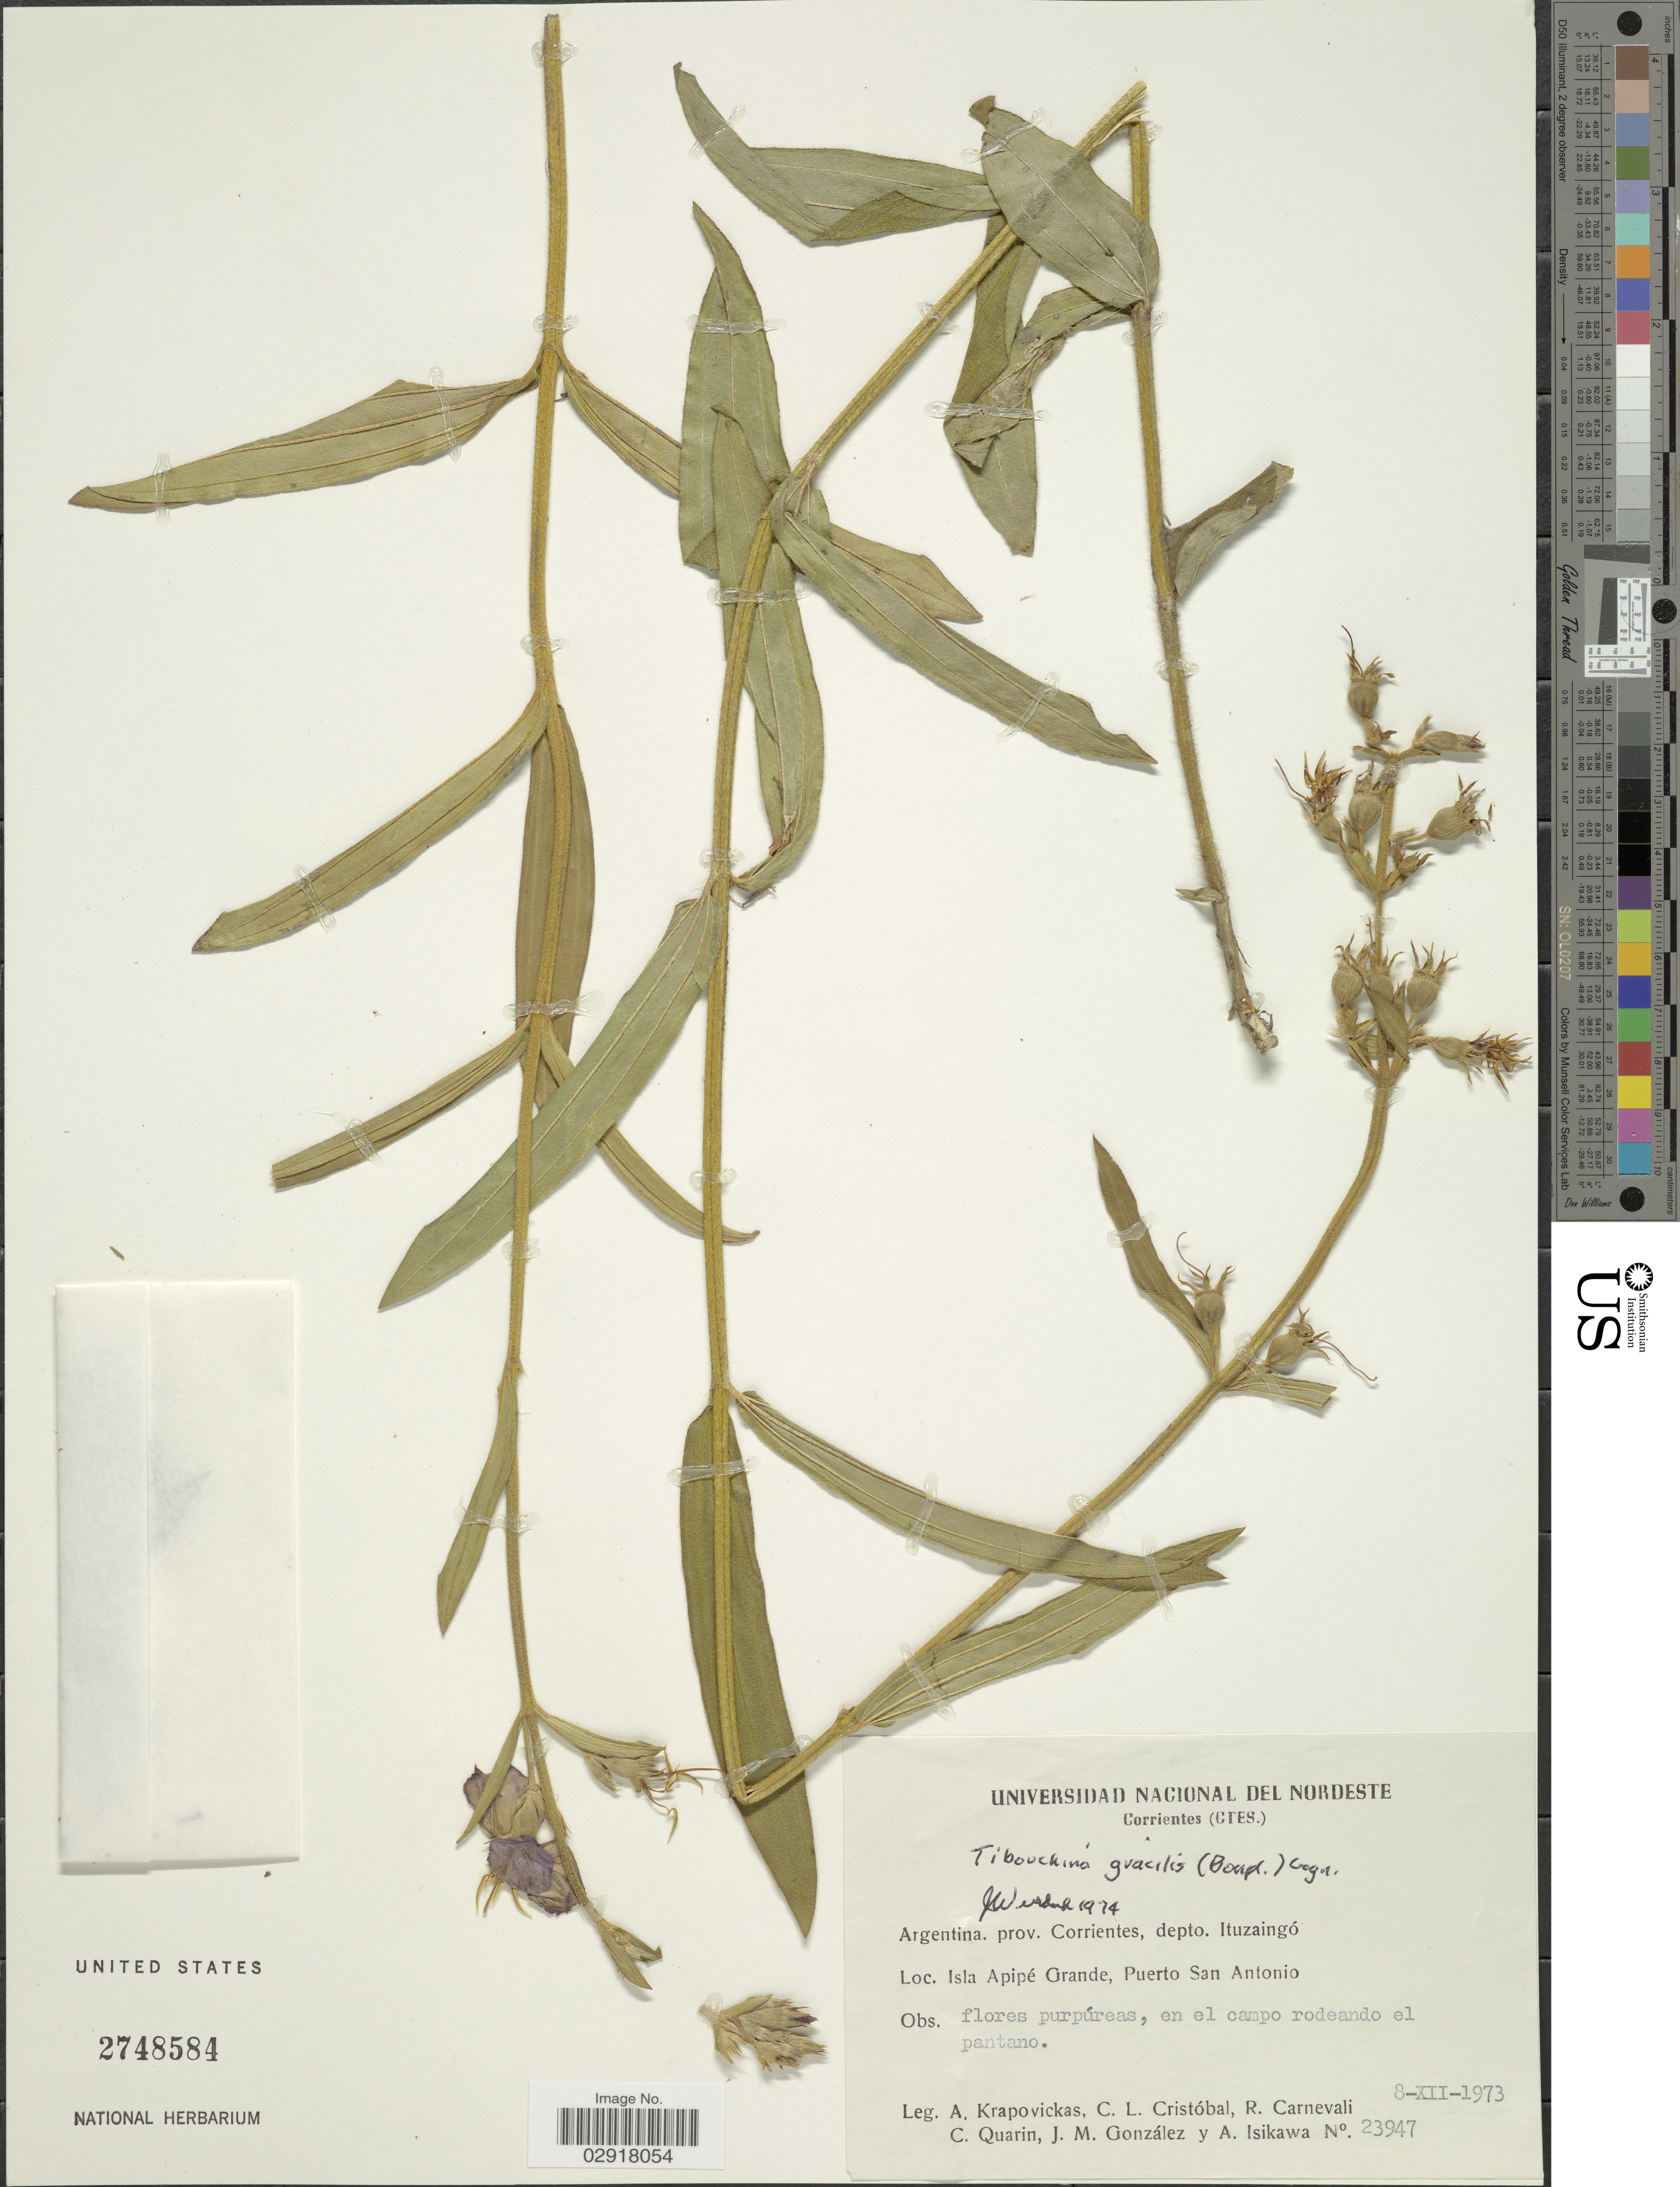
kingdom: Plantae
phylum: Tracheophyta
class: Magnoliopsida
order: Myrtales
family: Melastomataceae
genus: Chaetogastra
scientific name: Chaetogastra gracilis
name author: (Bonpl.) DC.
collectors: A. Krapovickas, C. L. Cristóbal, R. Carnevali, C. Quarín & et al.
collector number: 23947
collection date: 1973-12-08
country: Argentina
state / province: Corrientes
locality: Isla Apipé Grande, Puerto San Antonio, en el campo rodeando el pantano.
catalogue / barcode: US 2748584